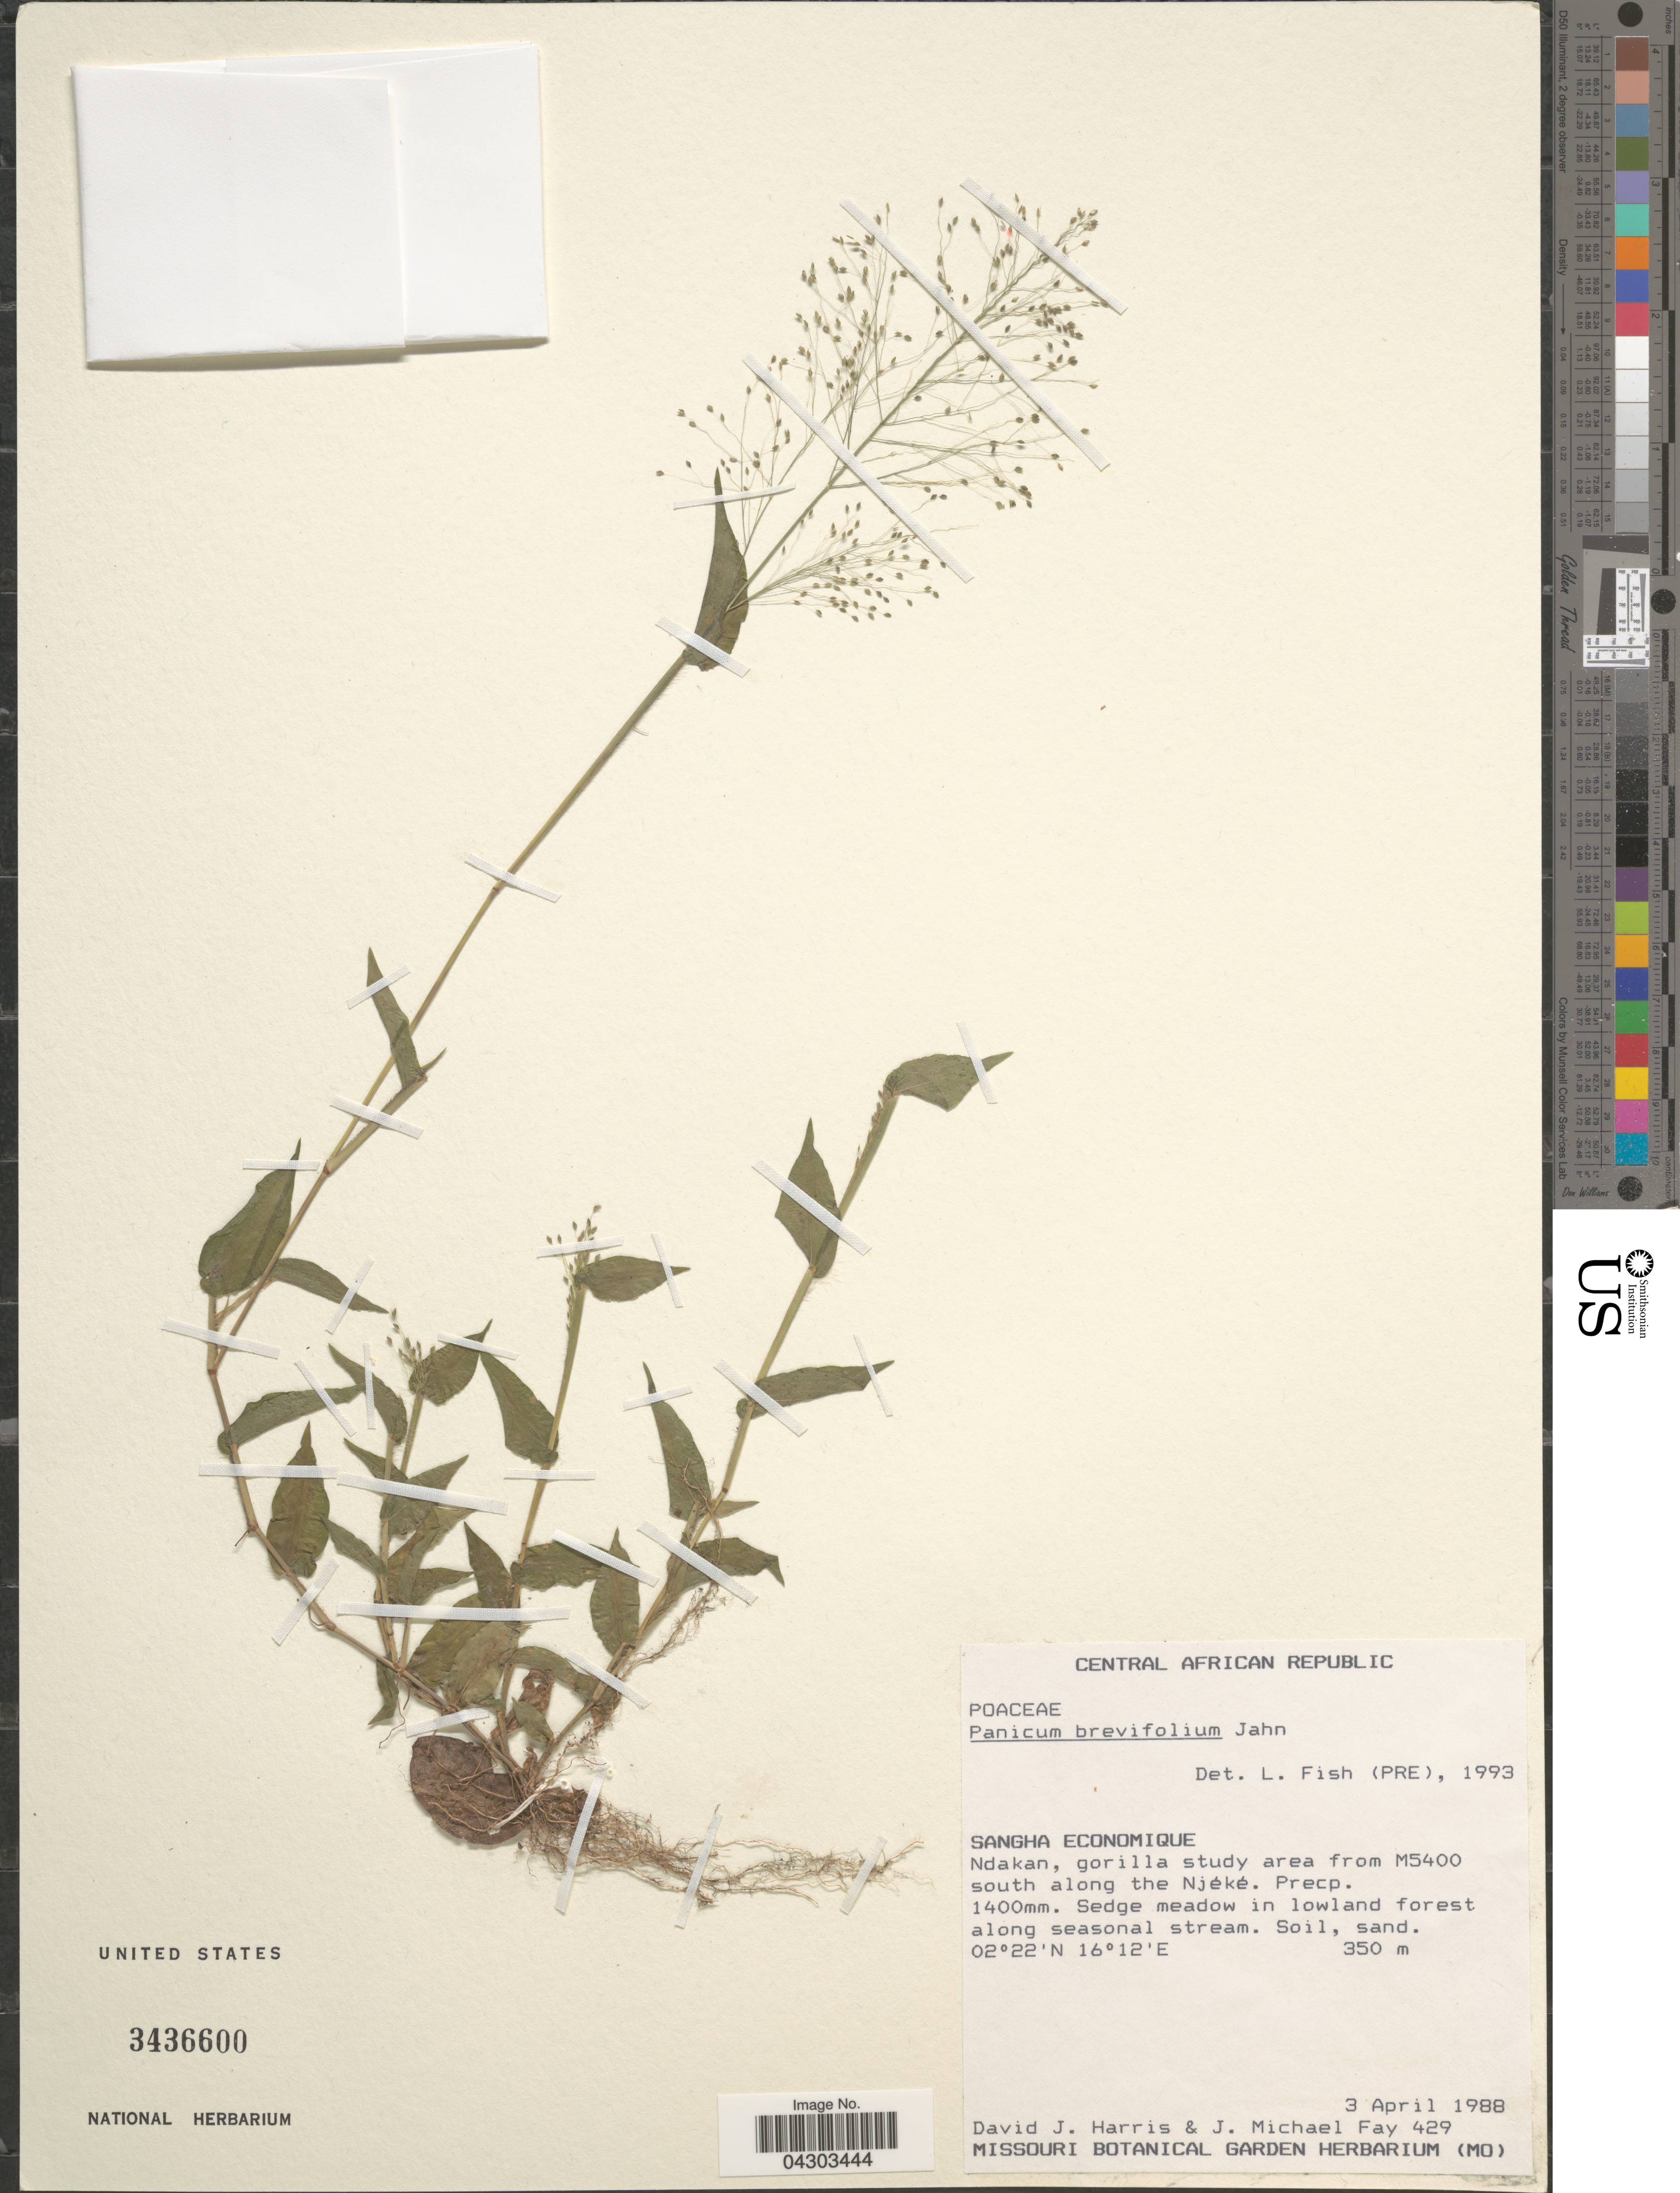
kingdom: Plantae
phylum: Tracheophyta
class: Liliopsida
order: Poales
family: Poaceae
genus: Panicum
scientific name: Panicum brevifolium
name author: L.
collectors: D. J. Harris & J. M. Fay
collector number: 429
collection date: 1988-04-03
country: Central African Republic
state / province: Sangha-Mbaere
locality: Sangha Economique. Ndakan, gorilla study area from M5400 south along the Njéké. Precp. 1400mm. Sedge meadow in lowland forest along seasonal stream.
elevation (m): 350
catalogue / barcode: US 3436600